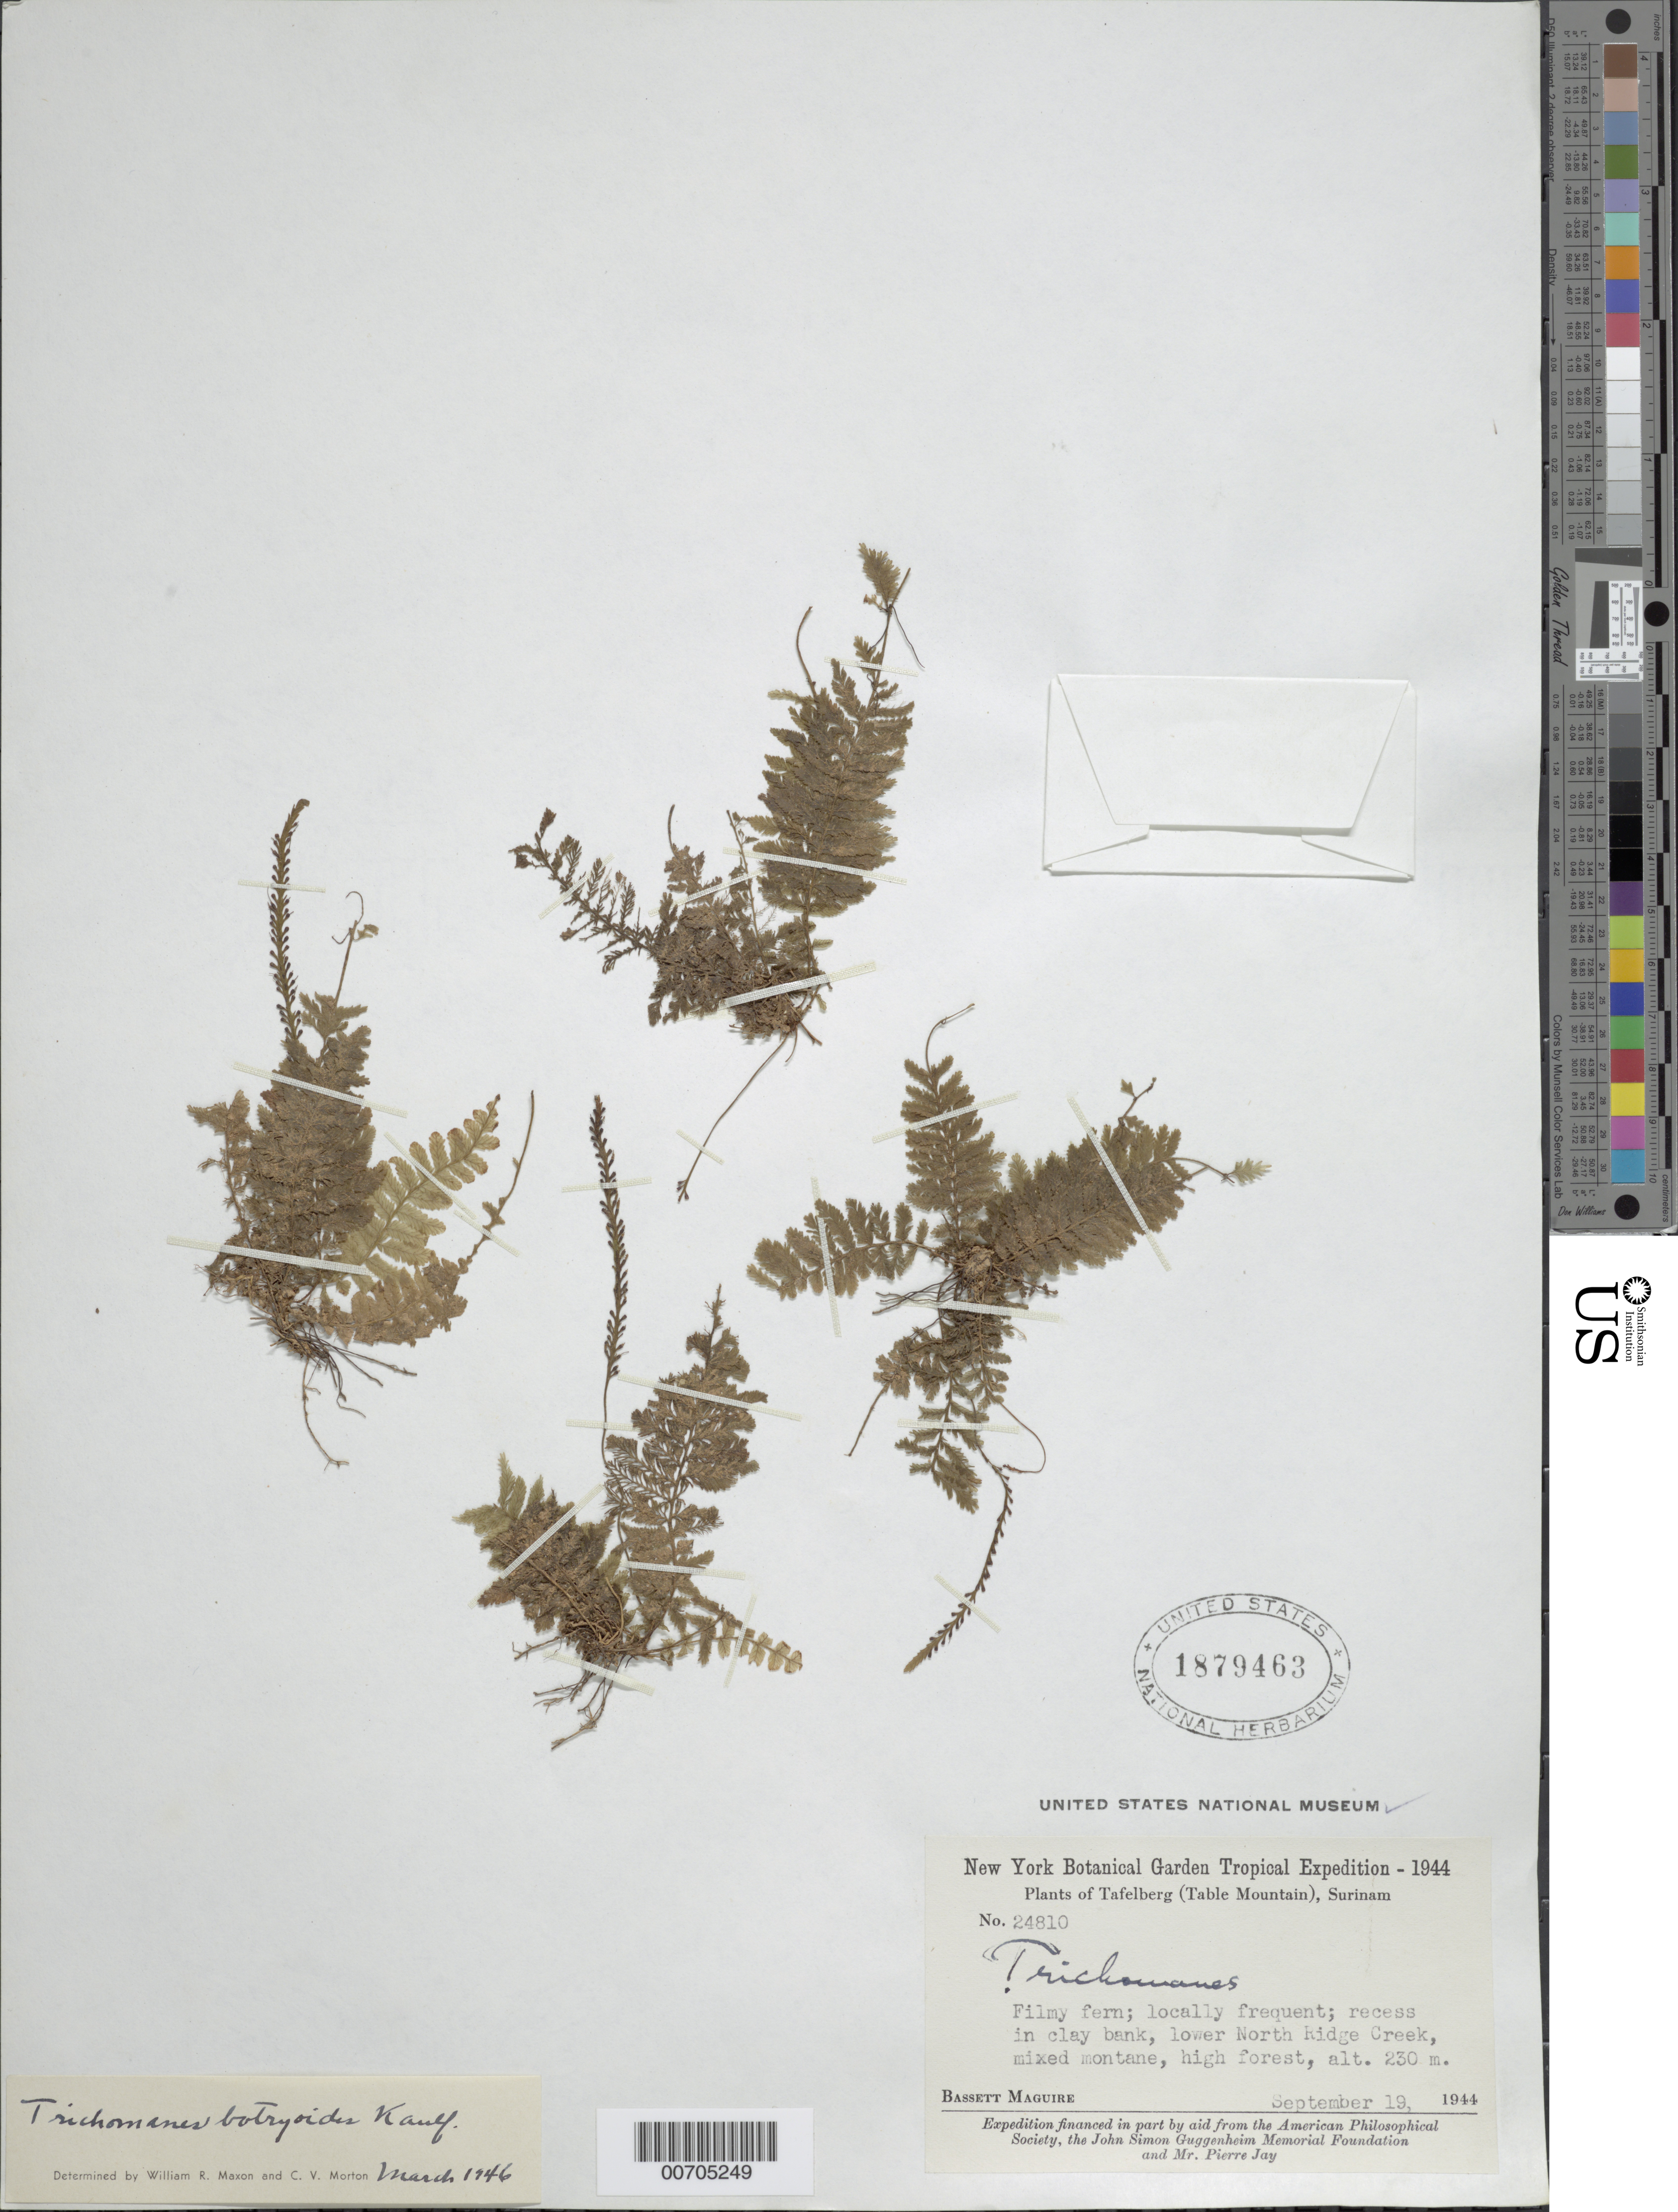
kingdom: Plantae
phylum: Tracheophyta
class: Polypodiopsida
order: Hymenophyllales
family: Hymenophyllaceae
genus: Trichomanes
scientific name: Trichomanes botryoides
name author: Kaulf.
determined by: Maxon, W. R.; Morton, C. V.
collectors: B. Maguire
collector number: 24810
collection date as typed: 19-Sep-44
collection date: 1944-09-19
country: Suriname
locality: Tafelberg (Table Mountain), North Ridge Creek, lower part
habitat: High mixed montane forest; in recess in clay bank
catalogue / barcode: US 1879463